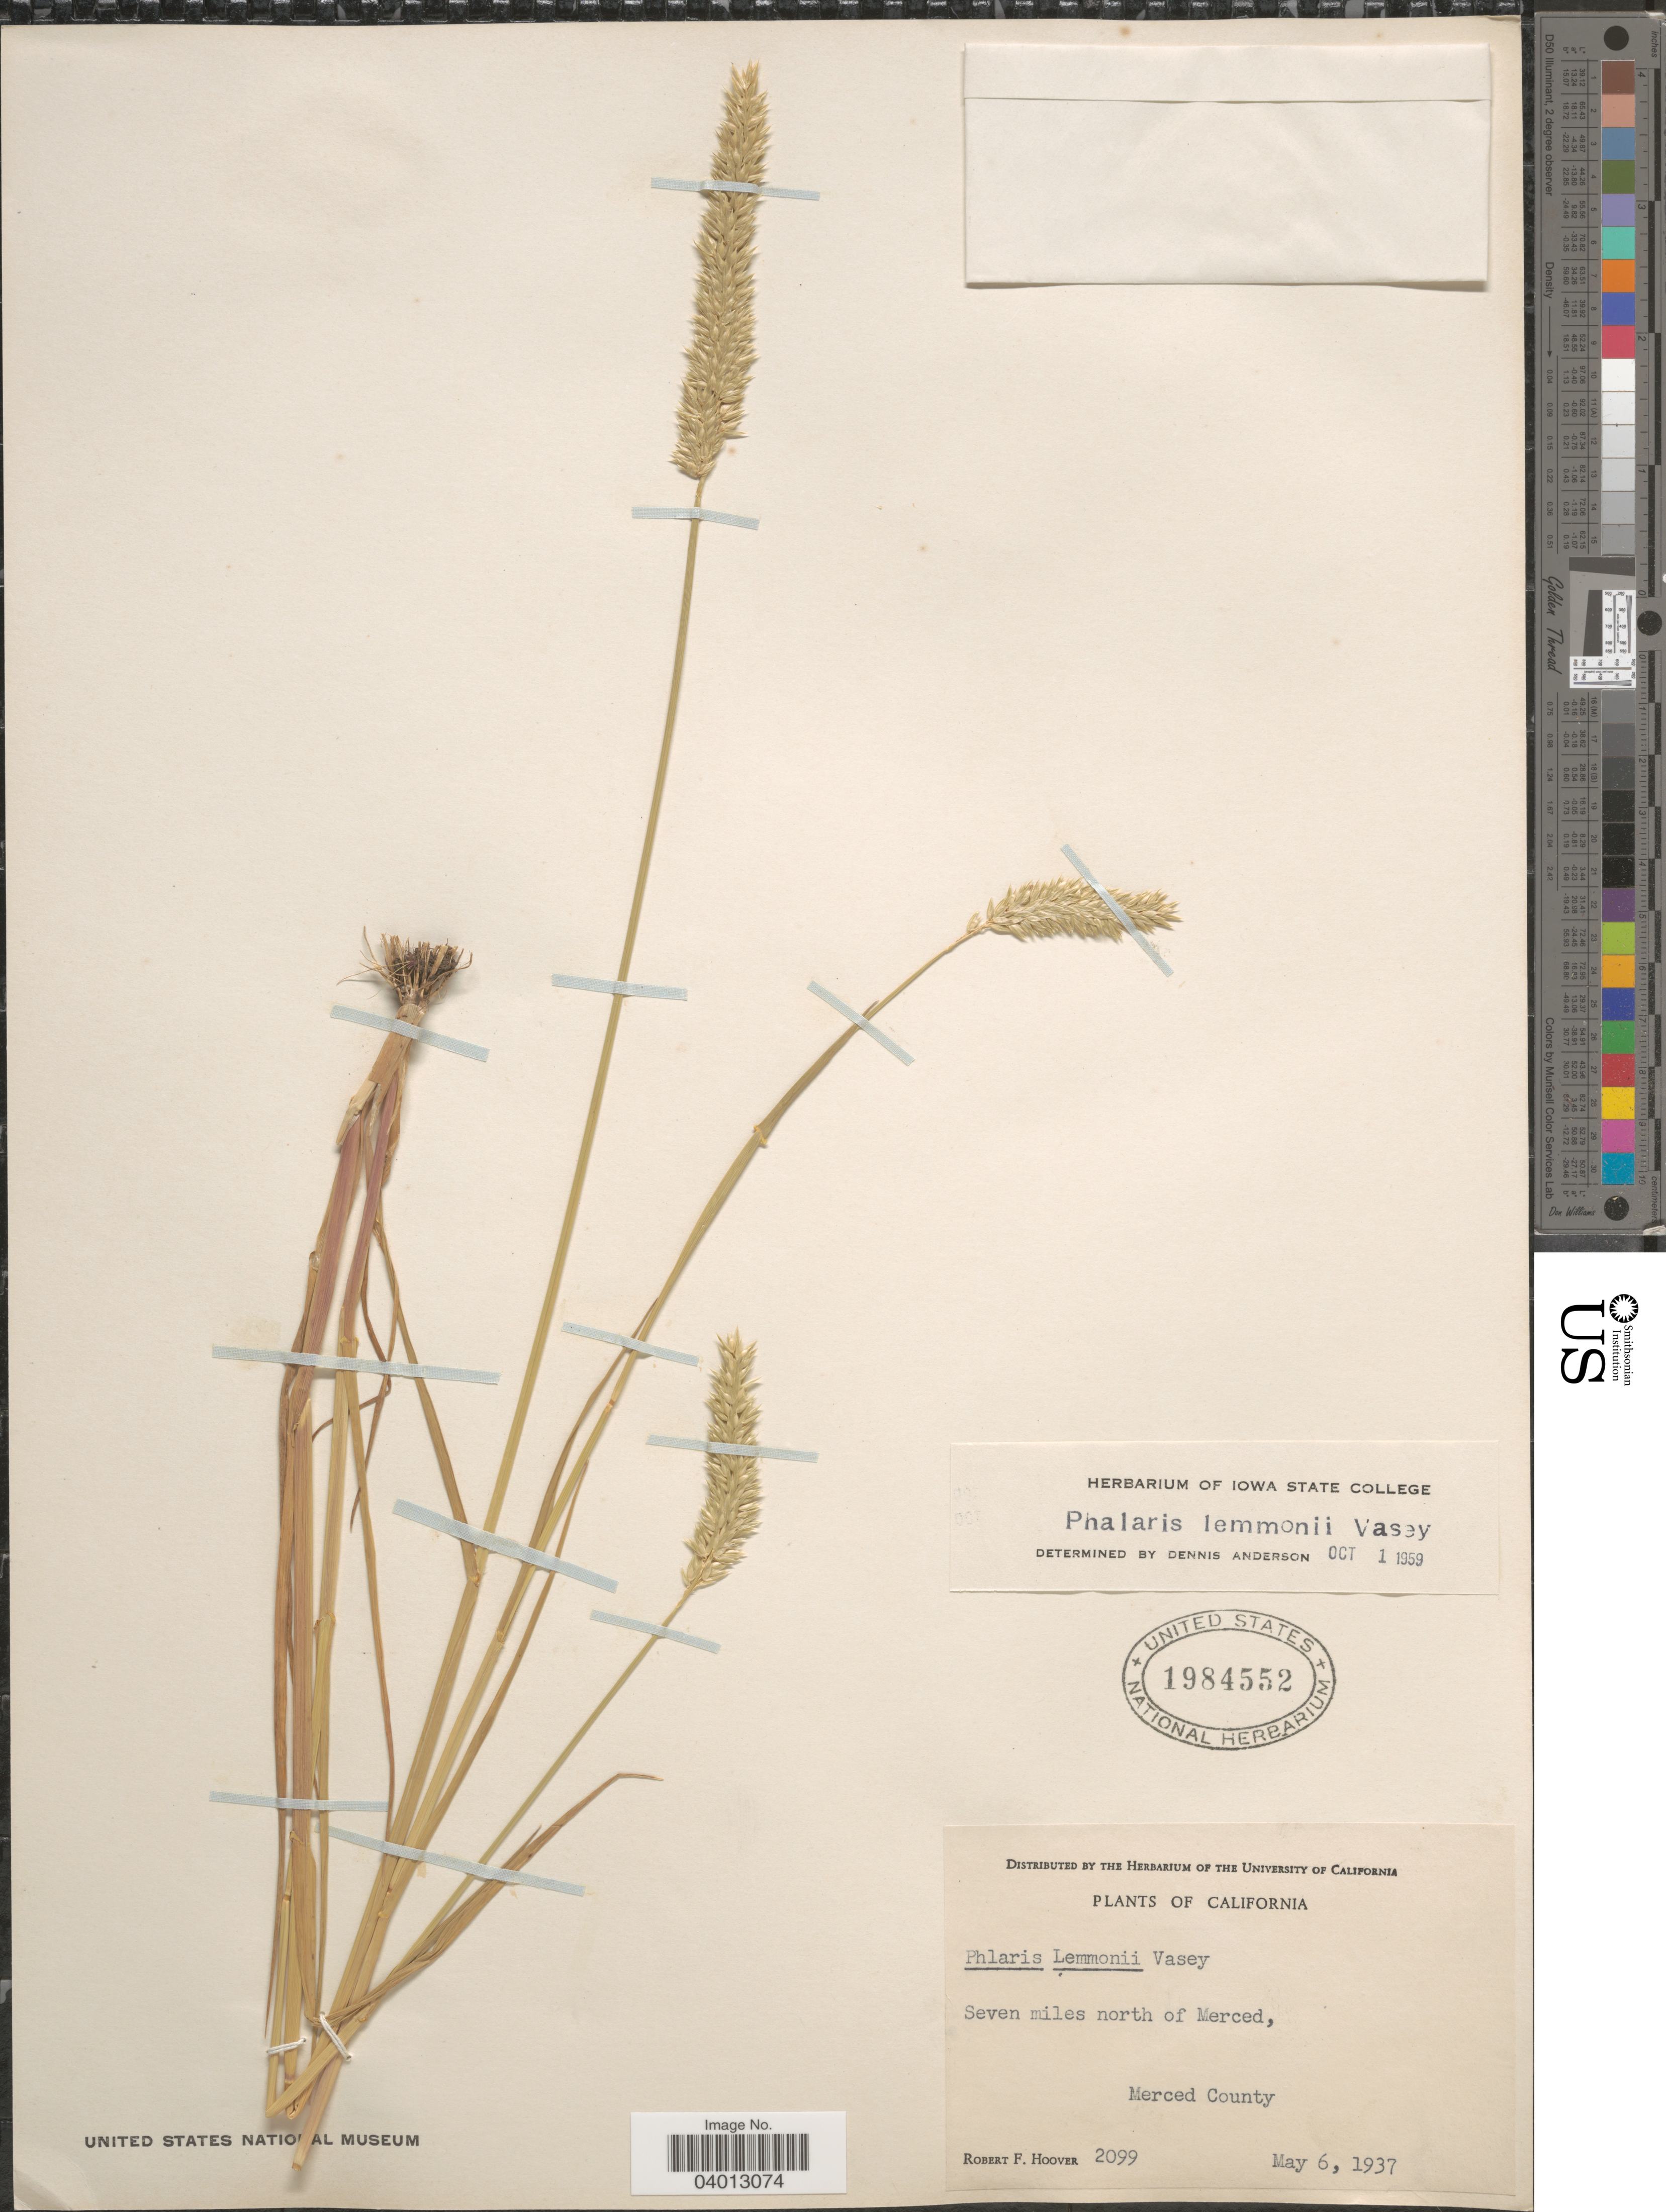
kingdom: Plantae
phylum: Tracheophyta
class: Liliopsida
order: Poales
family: Poaceae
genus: Phalaris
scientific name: Phalaris lemmonii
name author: Vasey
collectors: R. F. Hoover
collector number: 2099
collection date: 1937-05-06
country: United States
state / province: California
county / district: Merced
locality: Seven miles north of Merced, Merced County.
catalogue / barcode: US 1984552